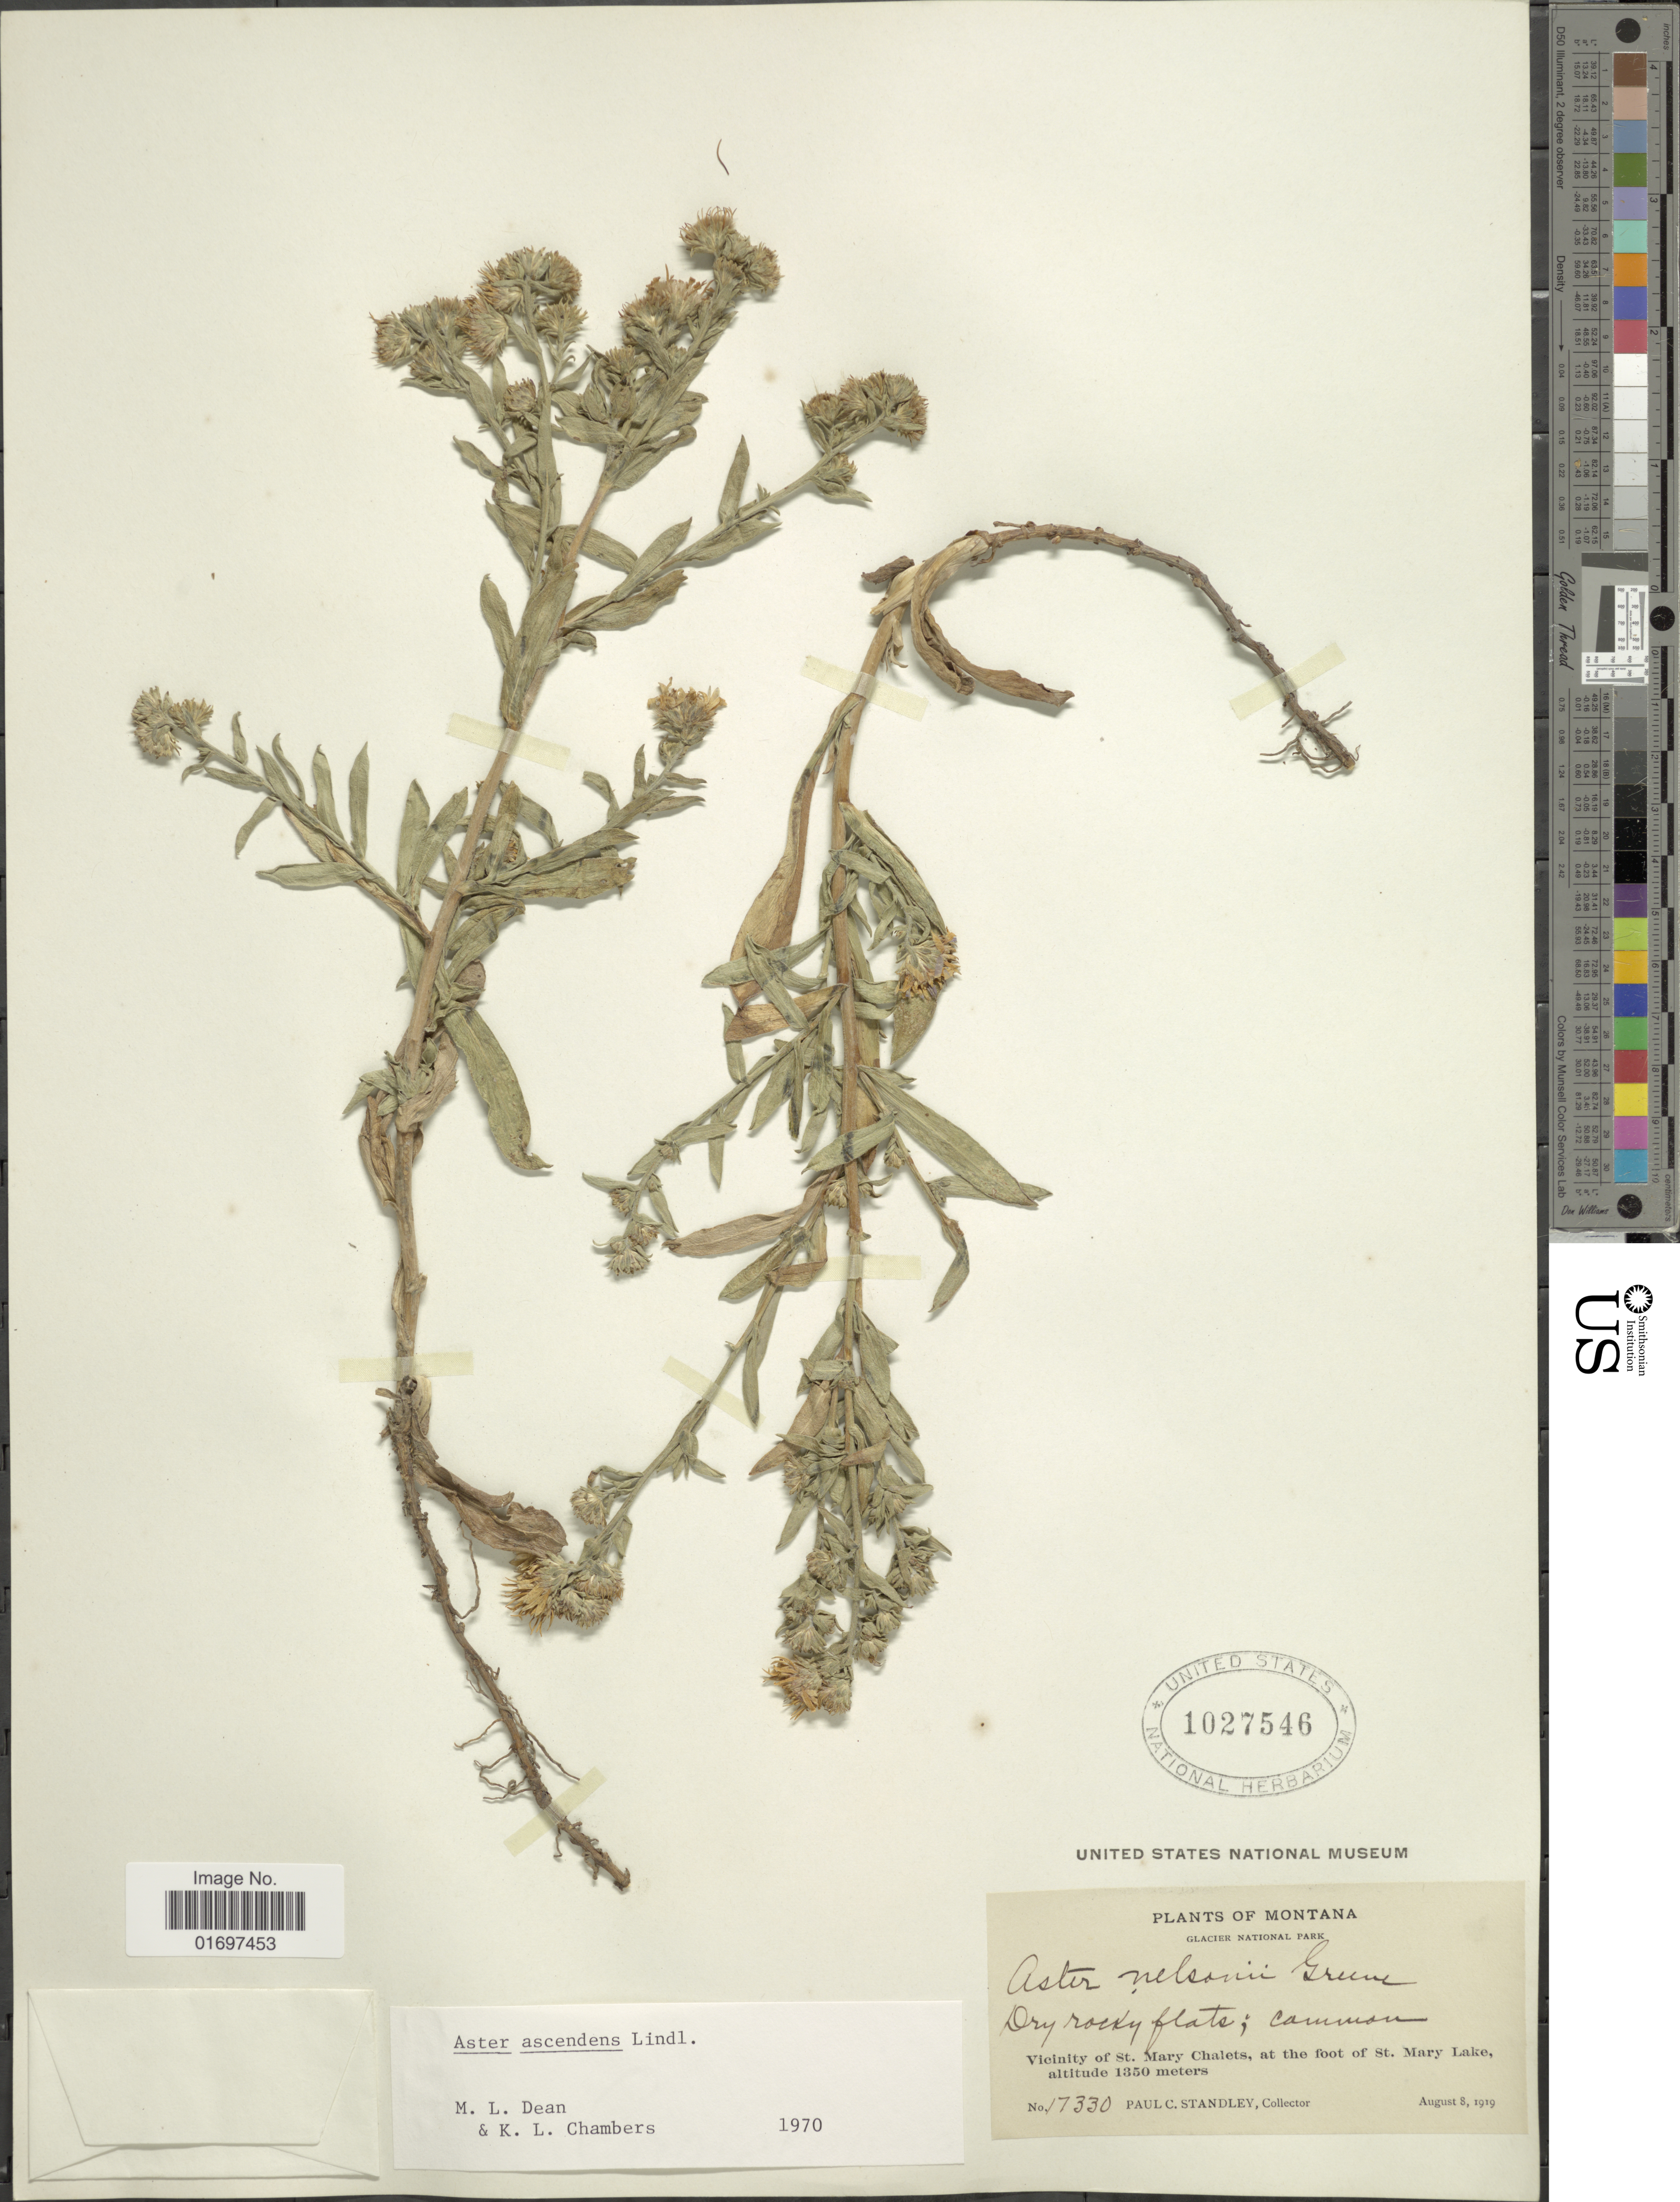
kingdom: Plantae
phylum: Tracheophyta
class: Magnoliopsida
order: Asterales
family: Asteraceae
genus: Symphyotrichum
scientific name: Symphyotrichum ascendens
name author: (Lindl.) G.L. Nesom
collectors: P. C. Standley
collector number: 17330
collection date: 1919-08-08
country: United States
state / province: Montana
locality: Montana. Glacier National Park. Dry rocky flats; common. Vicinity of St. Mary Chalets, at the foot of St. Mary Lake.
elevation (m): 1350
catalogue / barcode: US 1027546